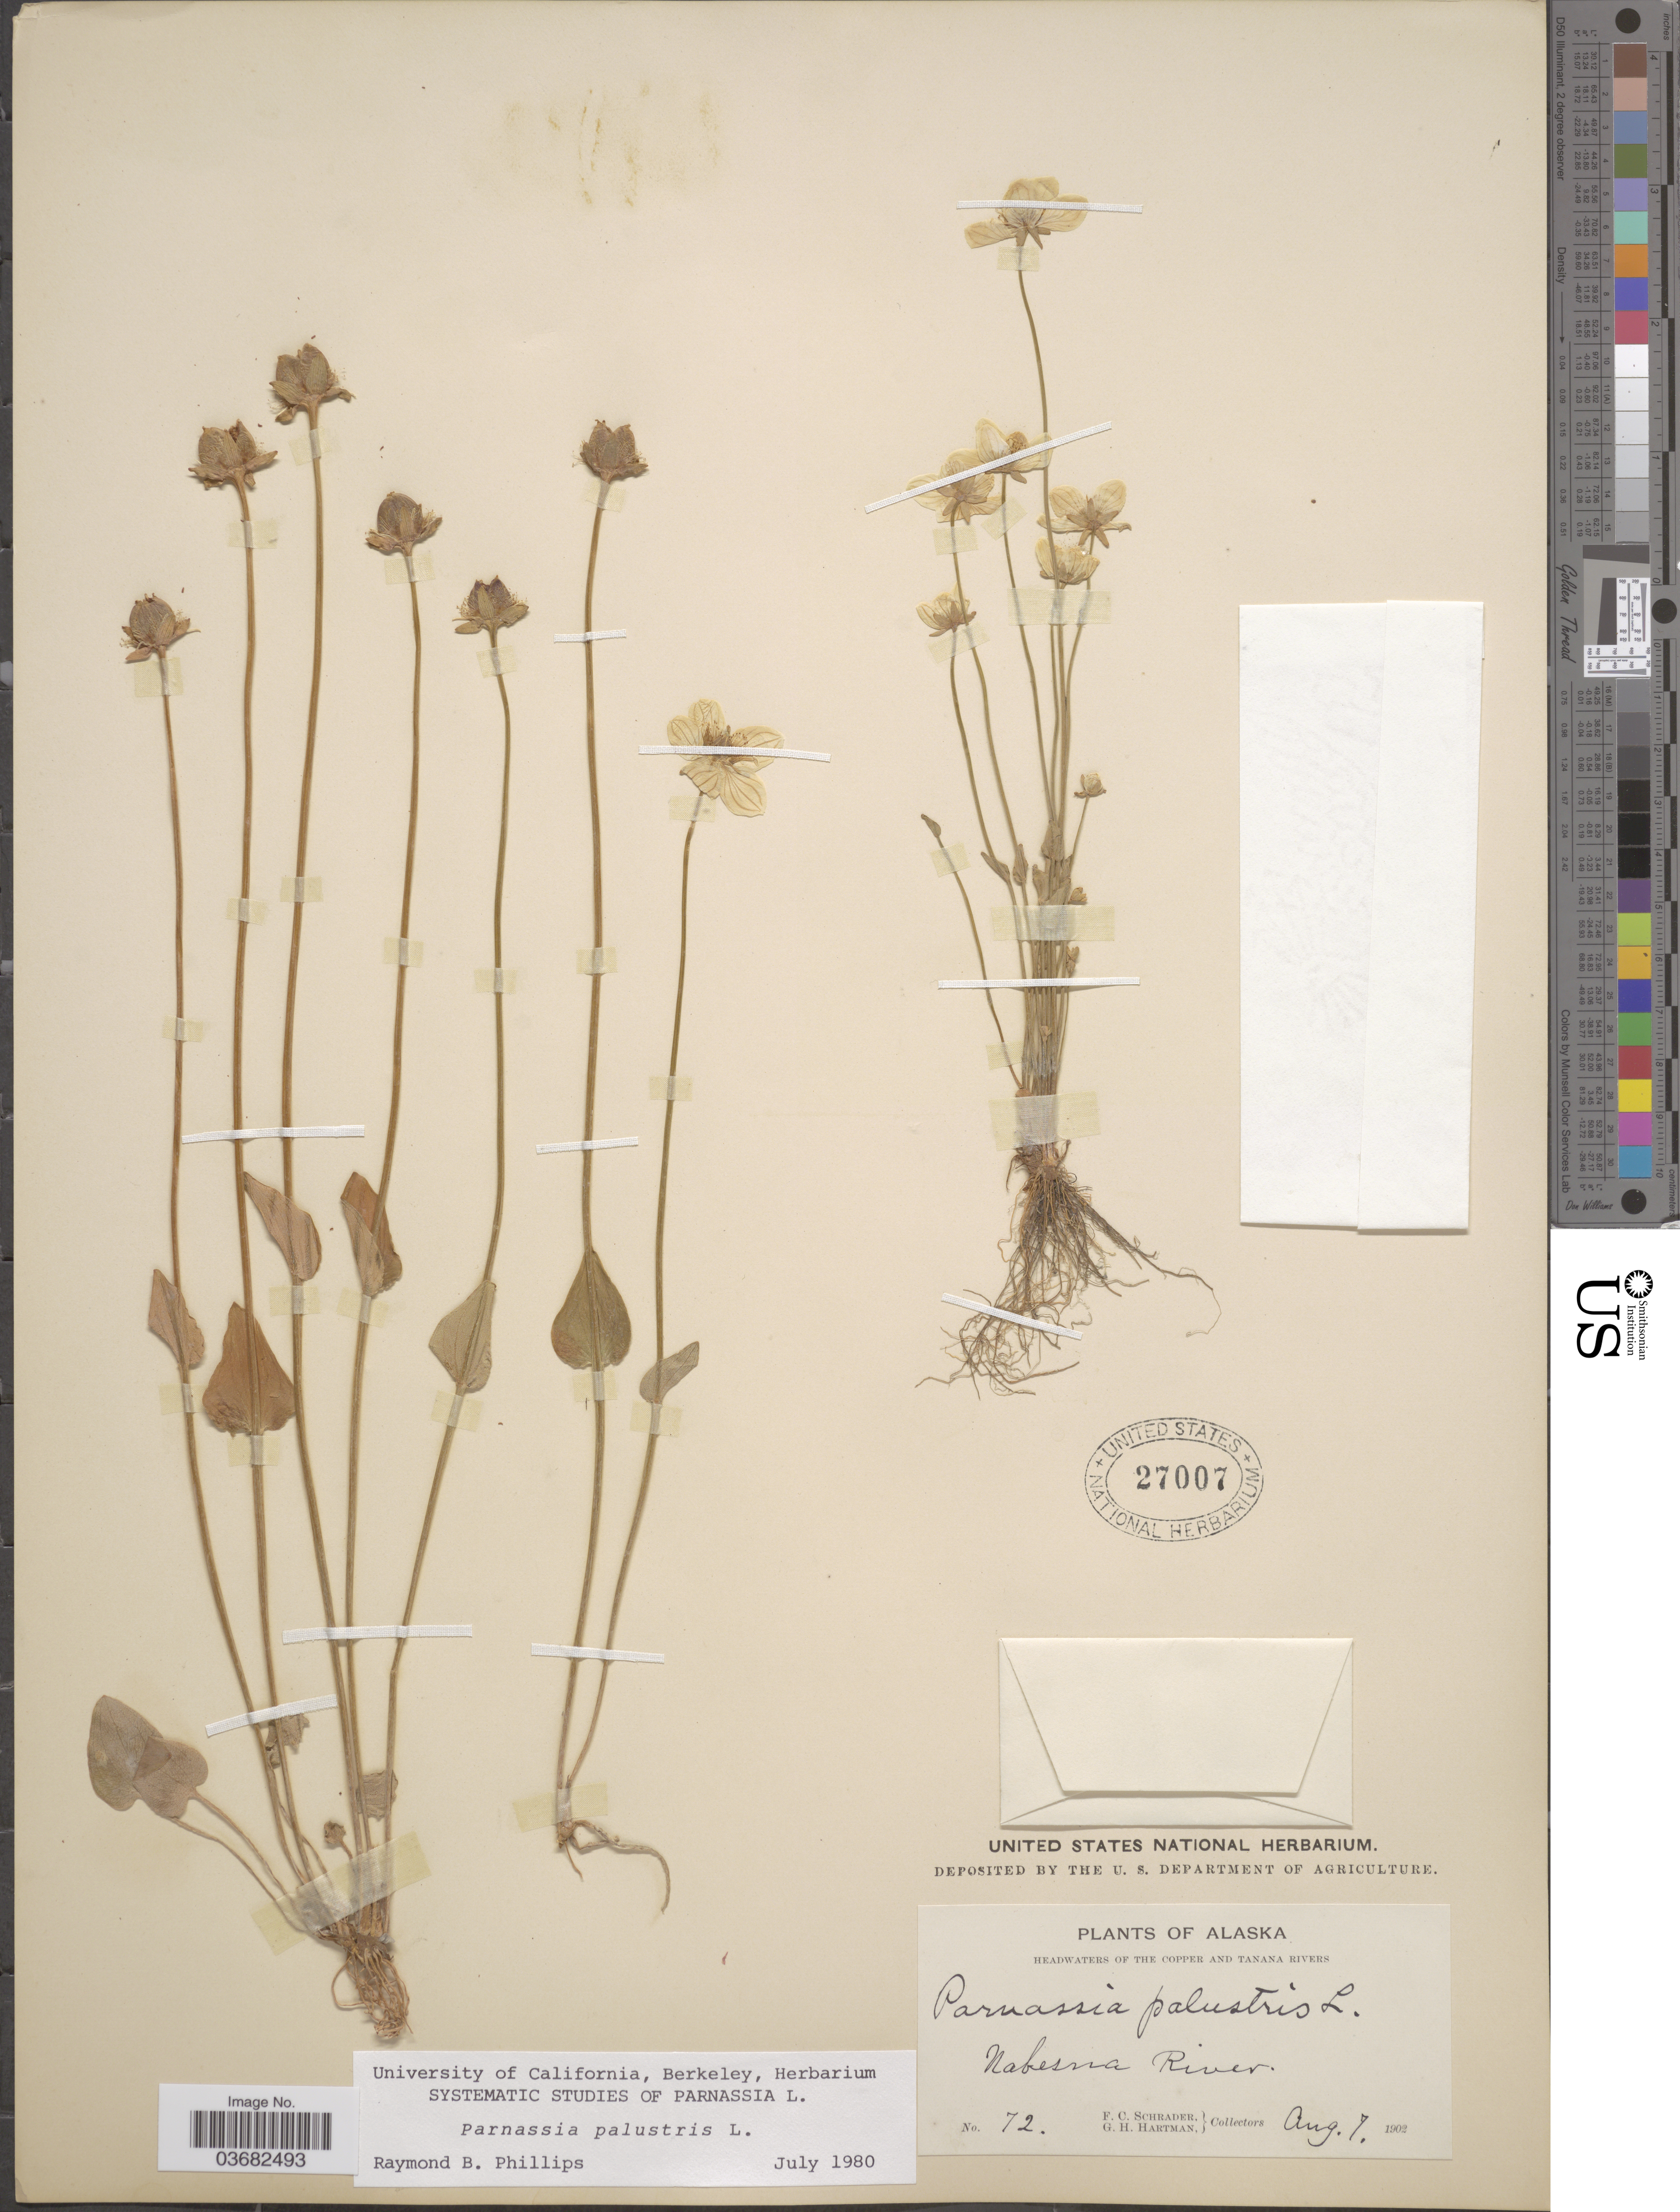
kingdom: Plantae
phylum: Tracheophyta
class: Magnoliopsida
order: Celastrales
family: Parnassiaceae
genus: Parnassia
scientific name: Parnassia palustris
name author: L.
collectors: F. C. Schrader & G. H. Hartman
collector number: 72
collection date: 1902-08-07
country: United States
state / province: Alaska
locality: Headwaters of the copper and Tanana Rivers. Nabesna River.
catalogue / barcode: US 27007